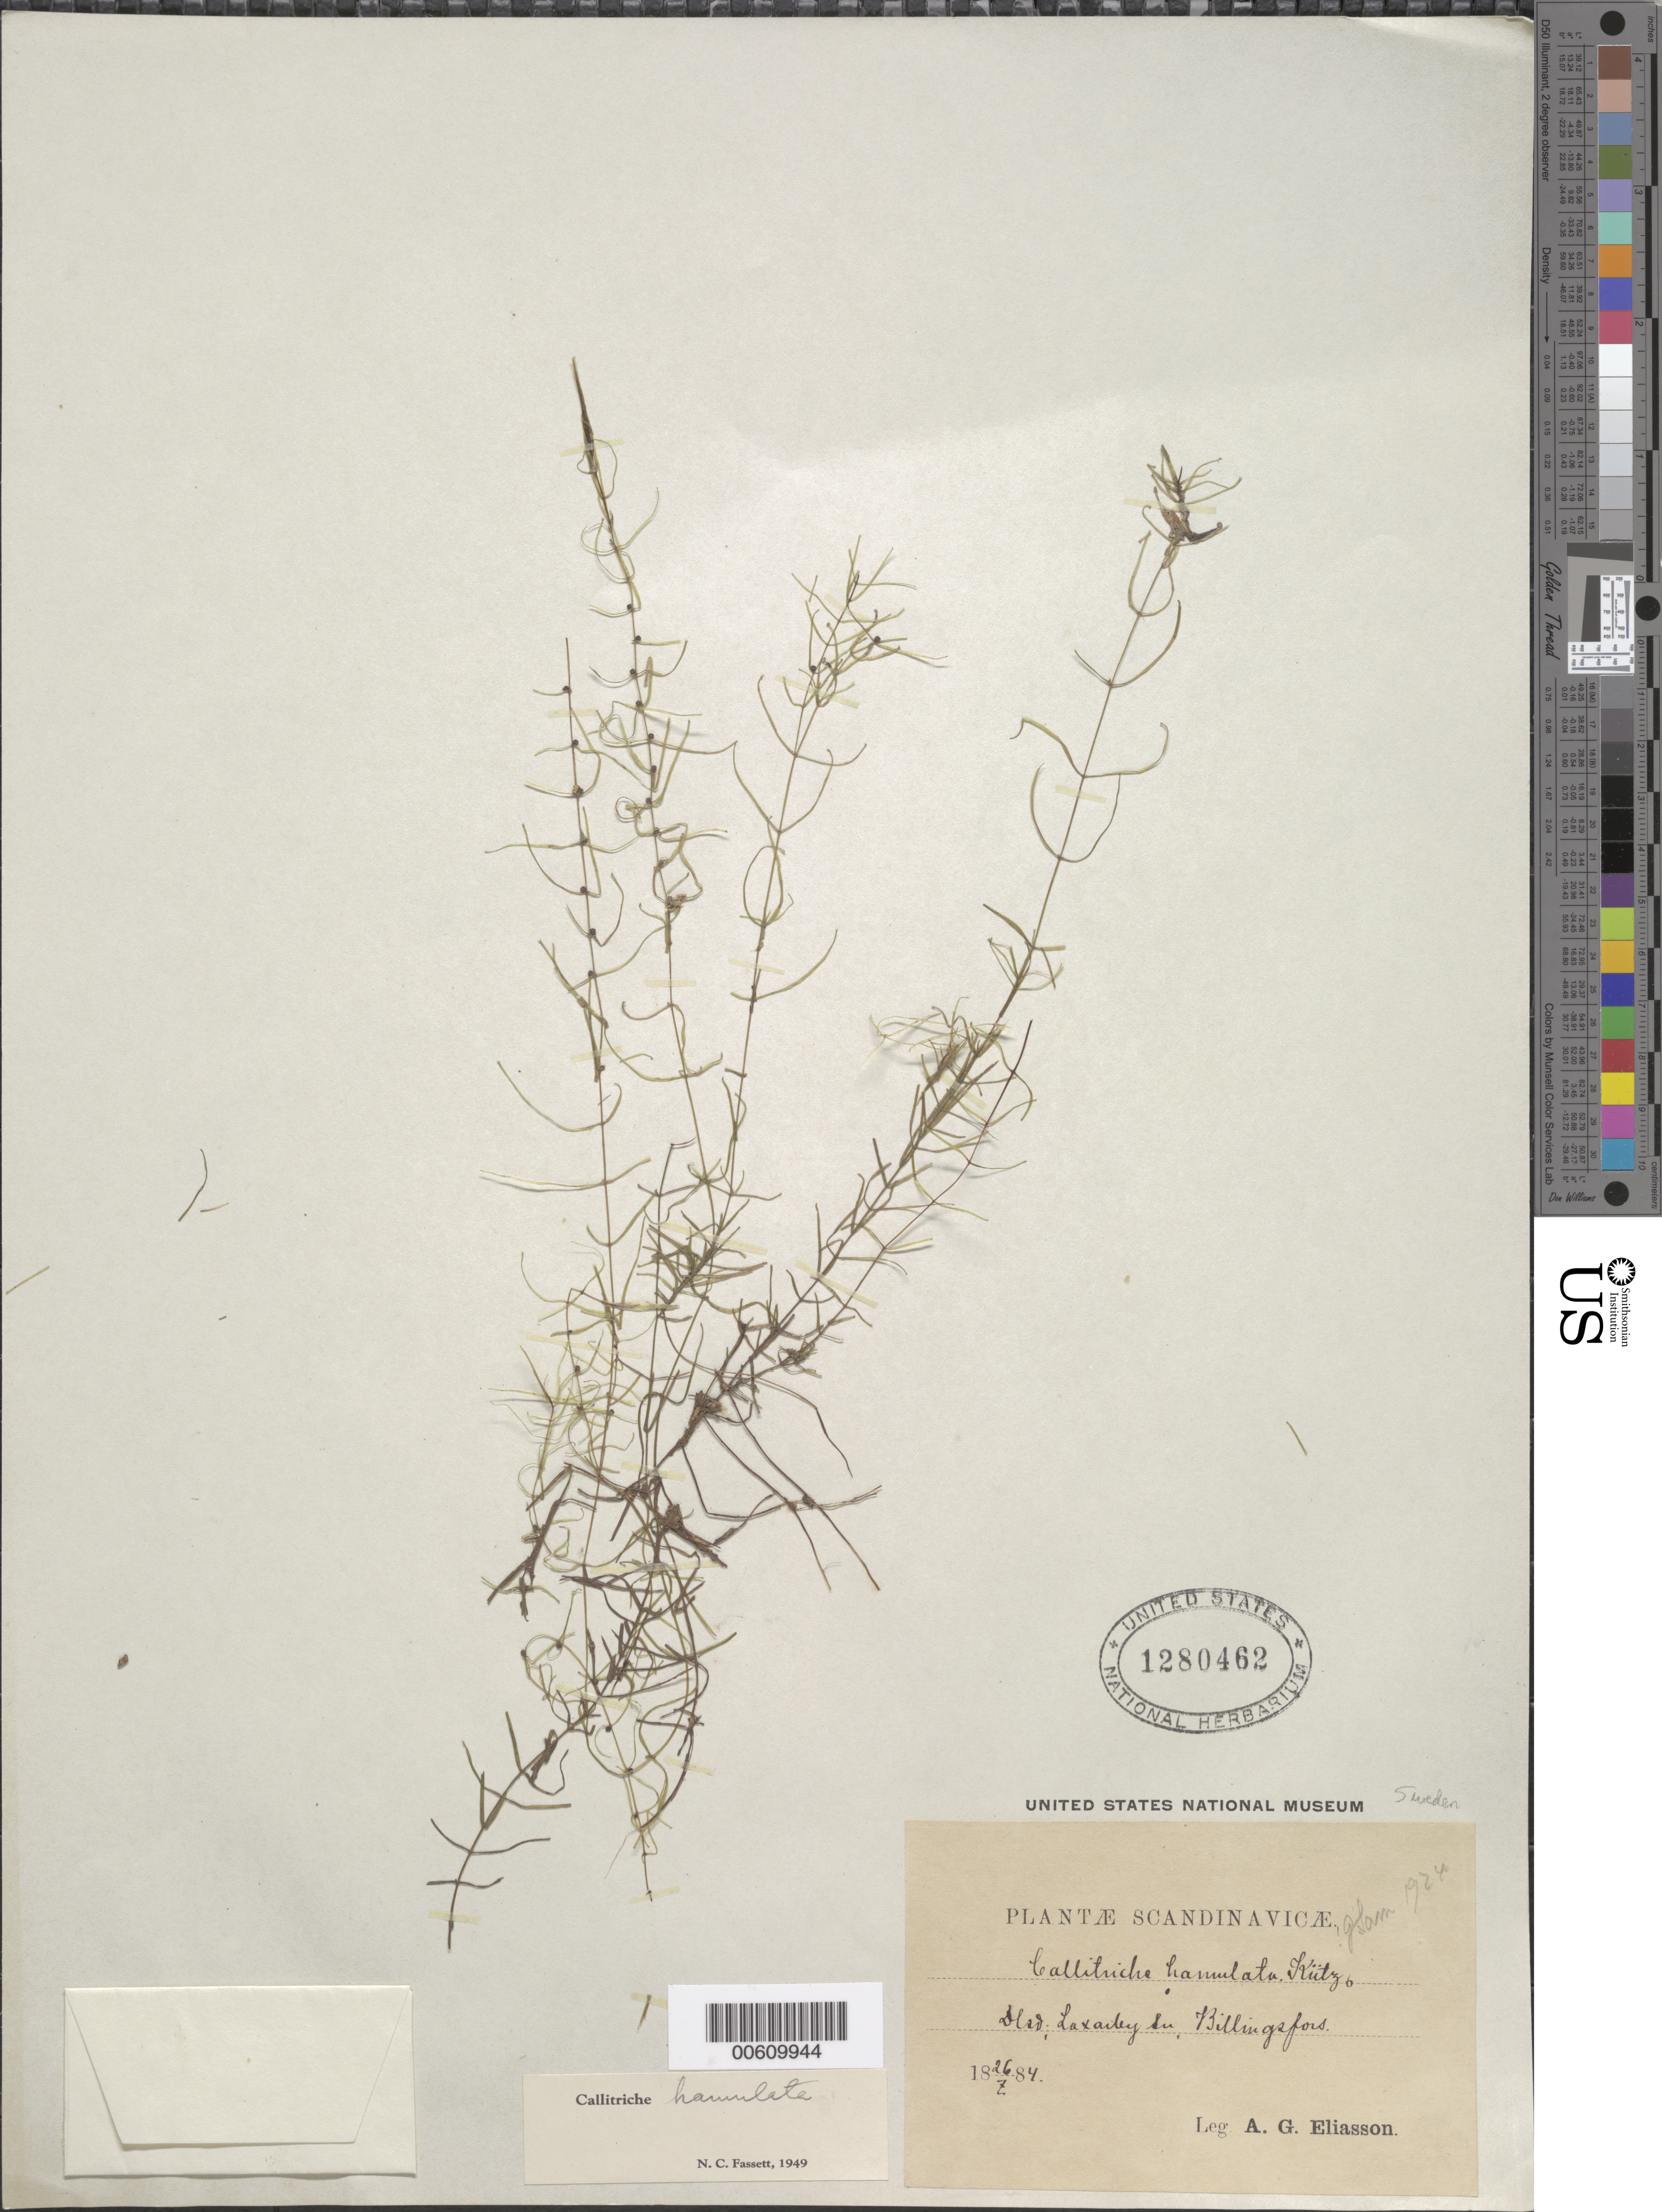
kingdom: Plantae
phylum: Tracheophyta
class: Magnoliopsida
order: Lamiales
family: Plantaginaceae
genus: Callitriche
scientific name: Callitriche hamulata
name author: Kütz. ex W.D.J. Koch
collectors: A. Eliasson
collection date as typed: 26 Jul 1884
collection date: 1884-07-26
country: Sweden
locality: Billingsford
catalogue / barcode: US 1280462